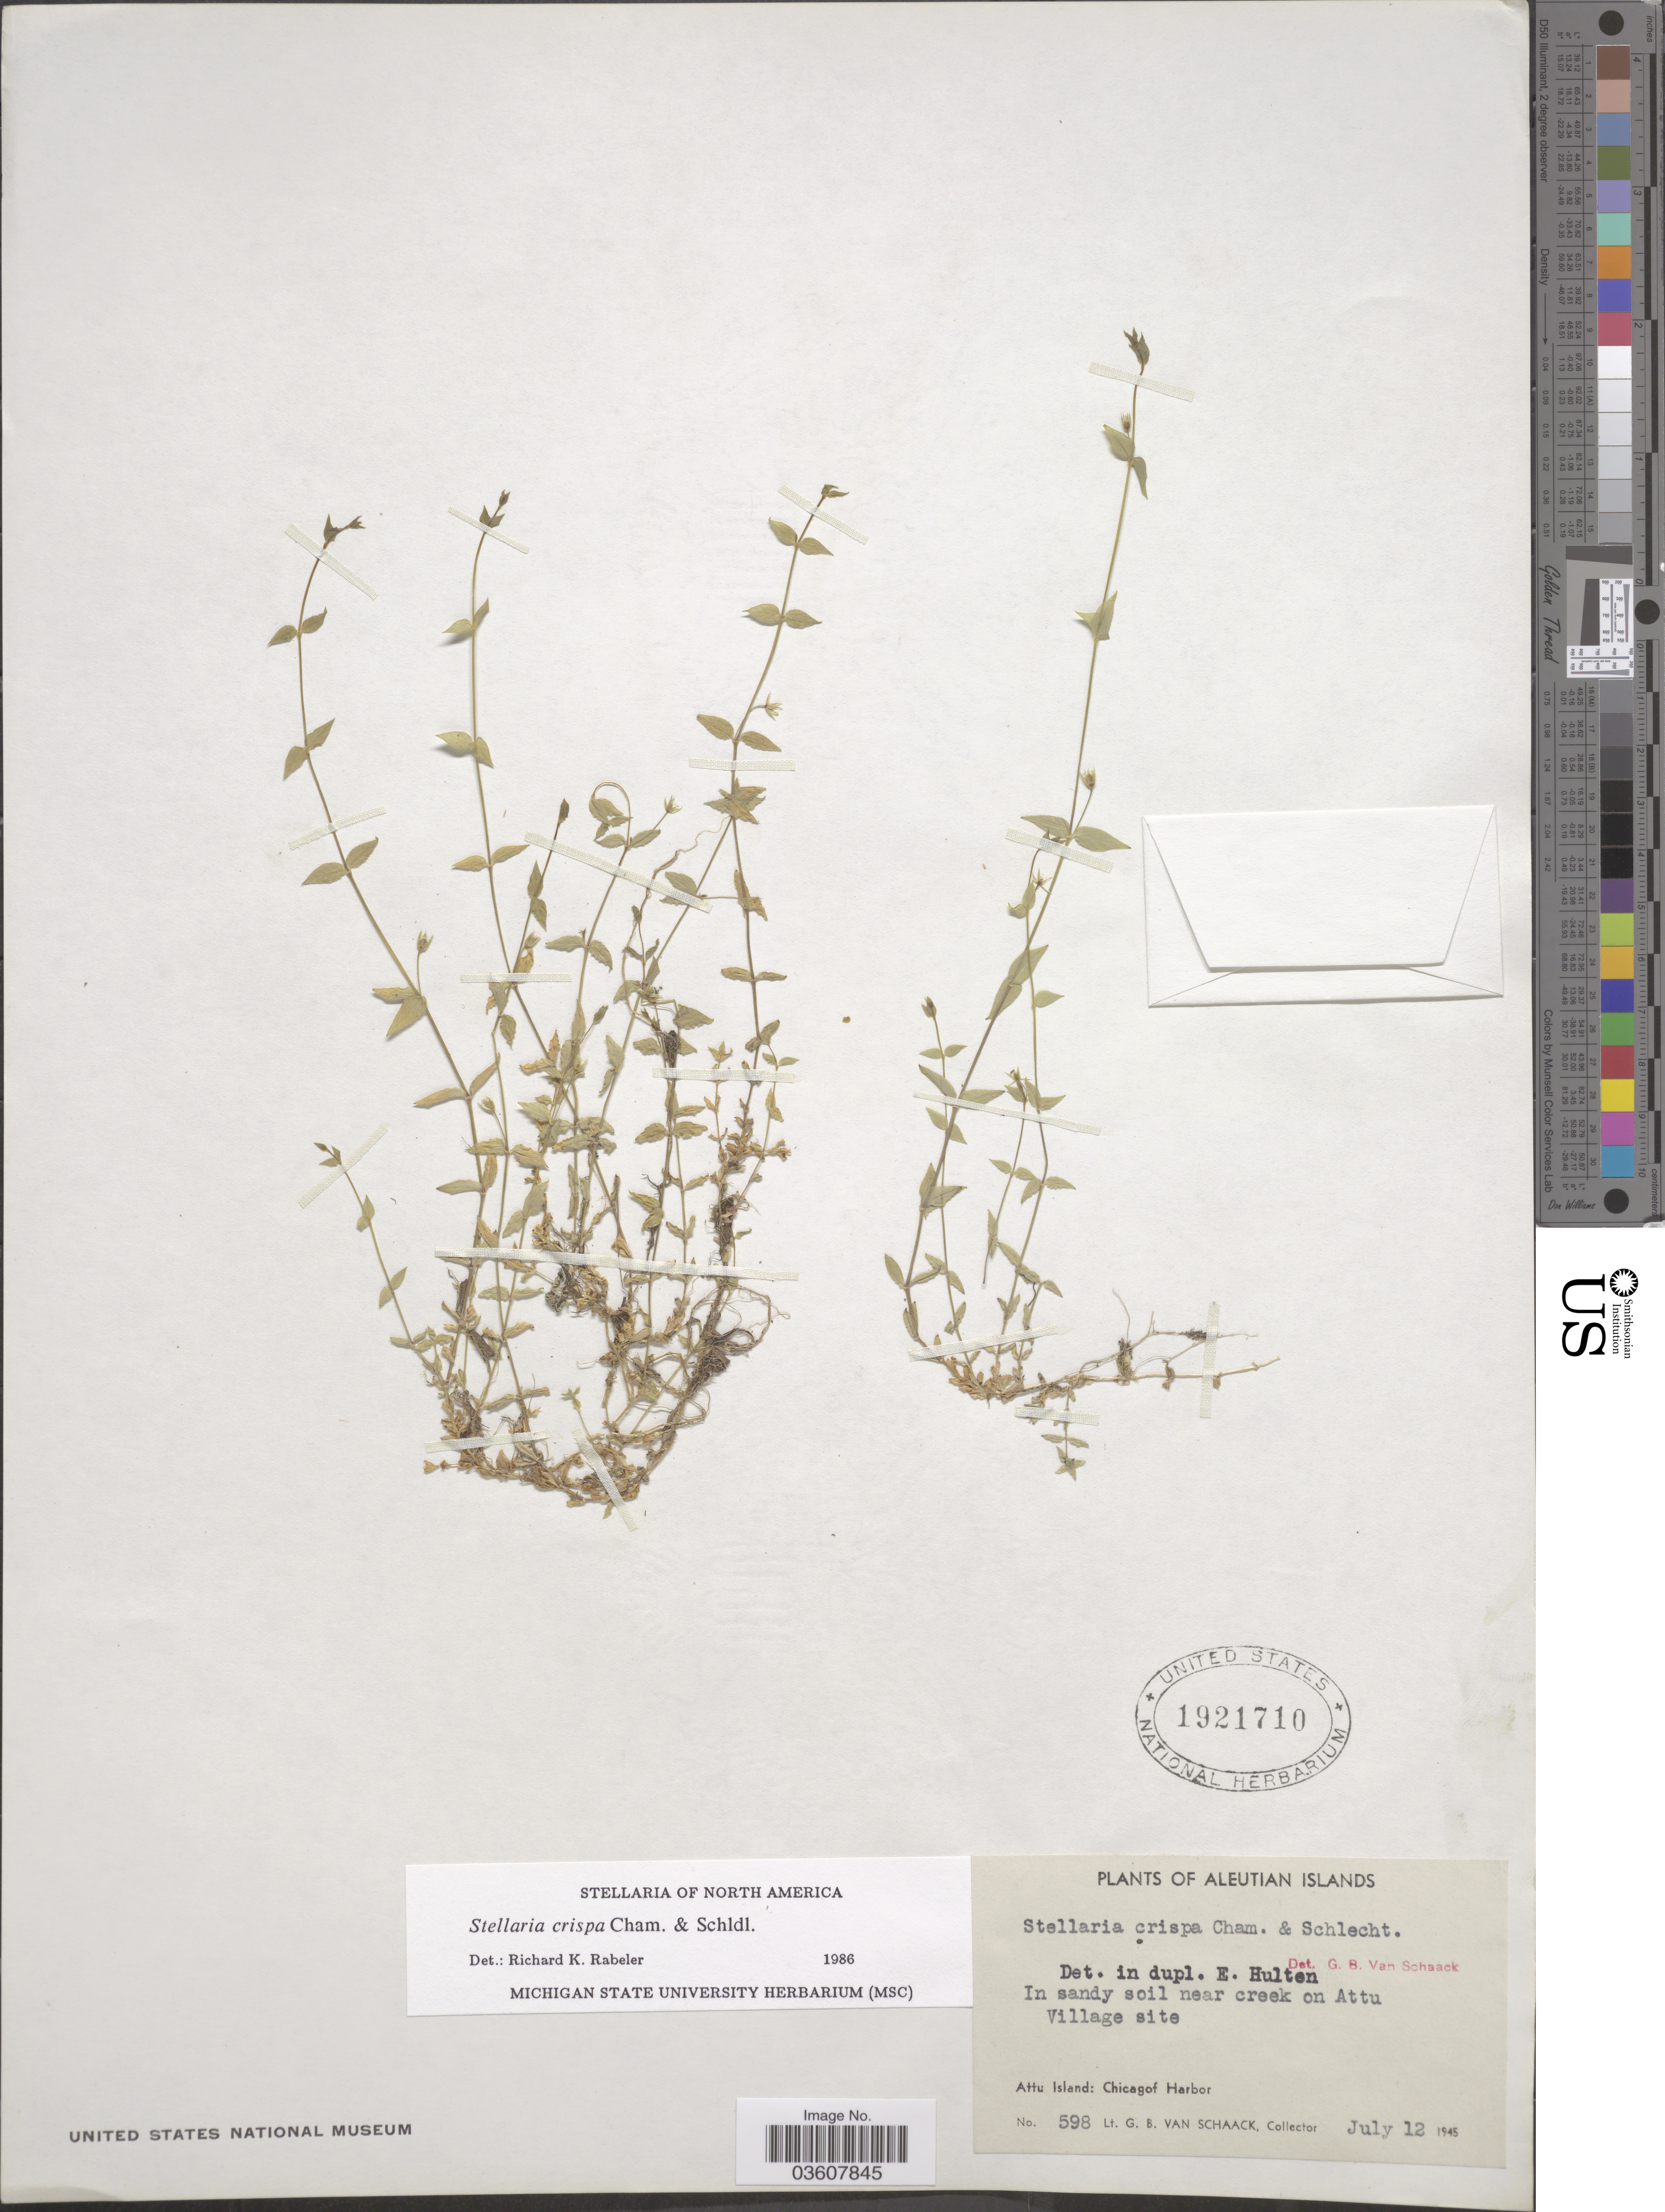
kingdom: Plantae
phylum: Tracheophyta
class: Magnoliopsida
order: Caryophyllales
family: Caryophyllaceae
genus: Stellaria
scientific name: Stellaria crispa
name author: Cham. & Schltdl.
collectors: G. Van Schaack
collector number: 598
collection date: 1945-07-12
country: United States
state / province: Alaska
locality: Aleutian Islands. In sandy soil near creek on Attu Village site. Attu Island: Chicagof Harbor.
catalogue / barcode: US 1921710